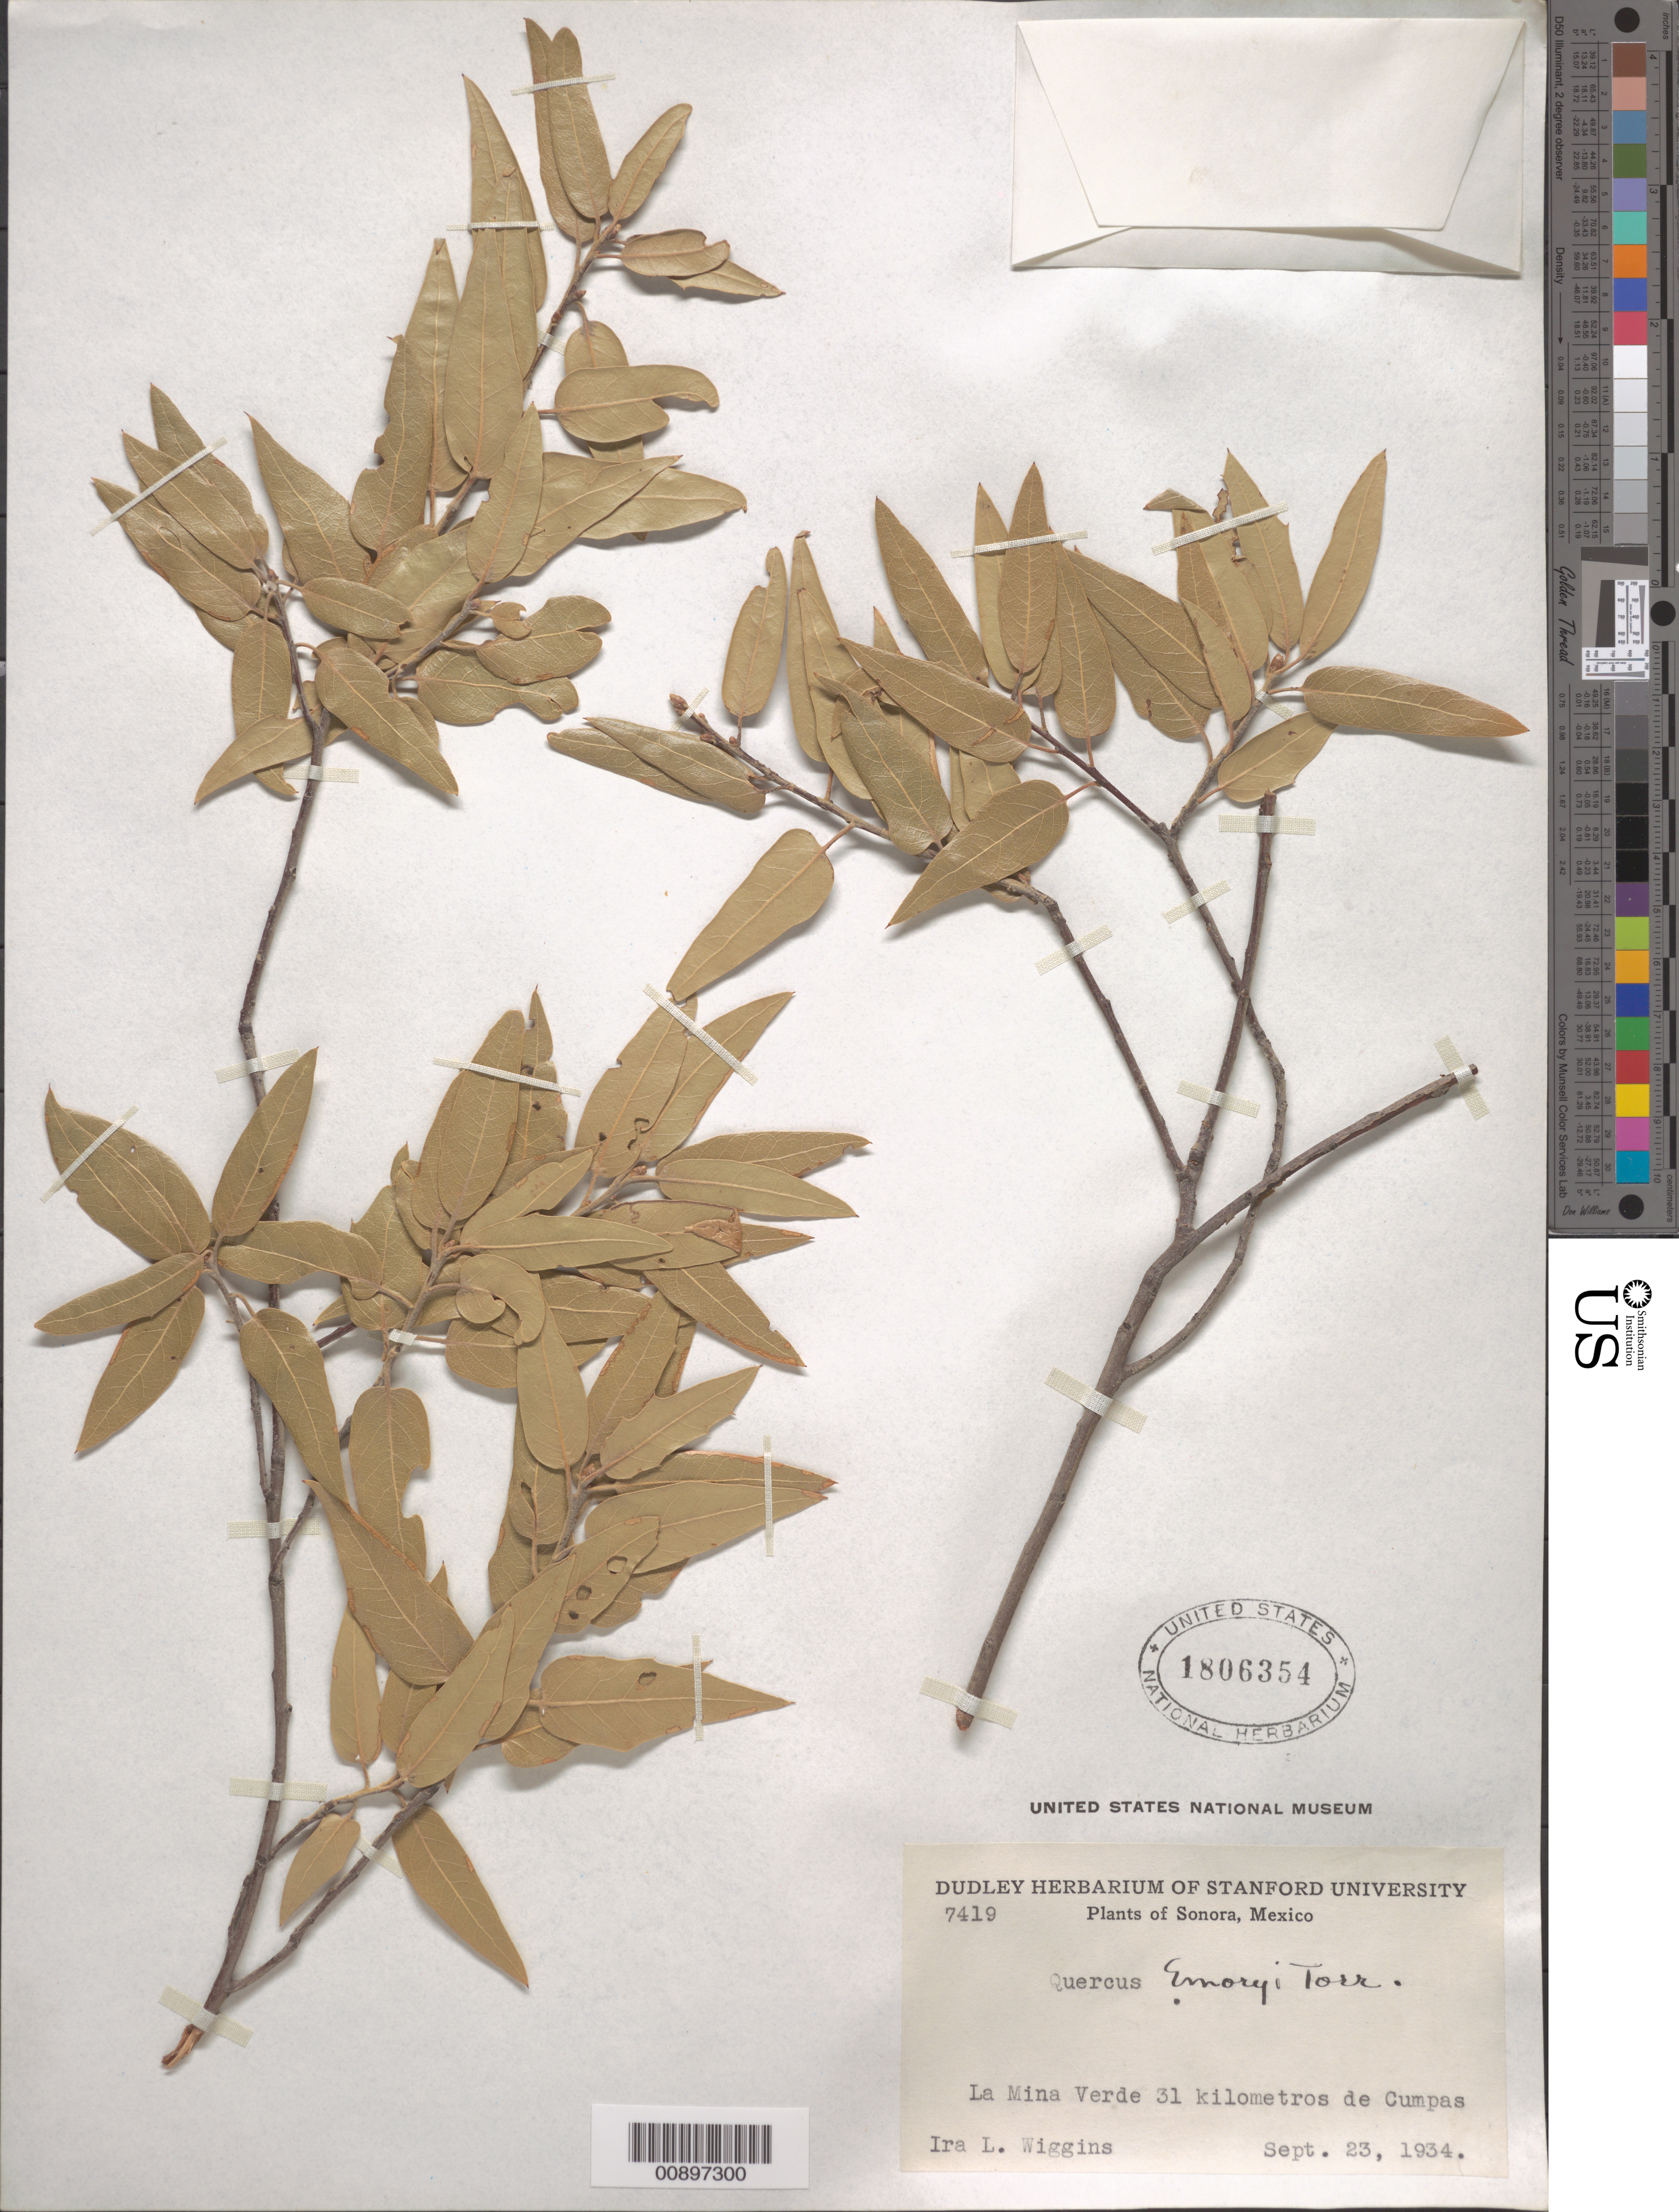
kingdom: Plantae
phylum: Tracheophyta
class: Magnoliopsida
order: Fagales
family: Fagaceae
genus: Quercus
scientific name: Quercus emoryi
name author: Torr. in Emory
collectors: I. L. Wiggins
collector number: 7419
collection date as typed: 23 Sep 1934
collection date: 1934-09-23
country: Mexico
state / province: Sonora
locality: La Mina Verde 31 kilometros de Cumpas.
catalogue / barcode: US 1806354